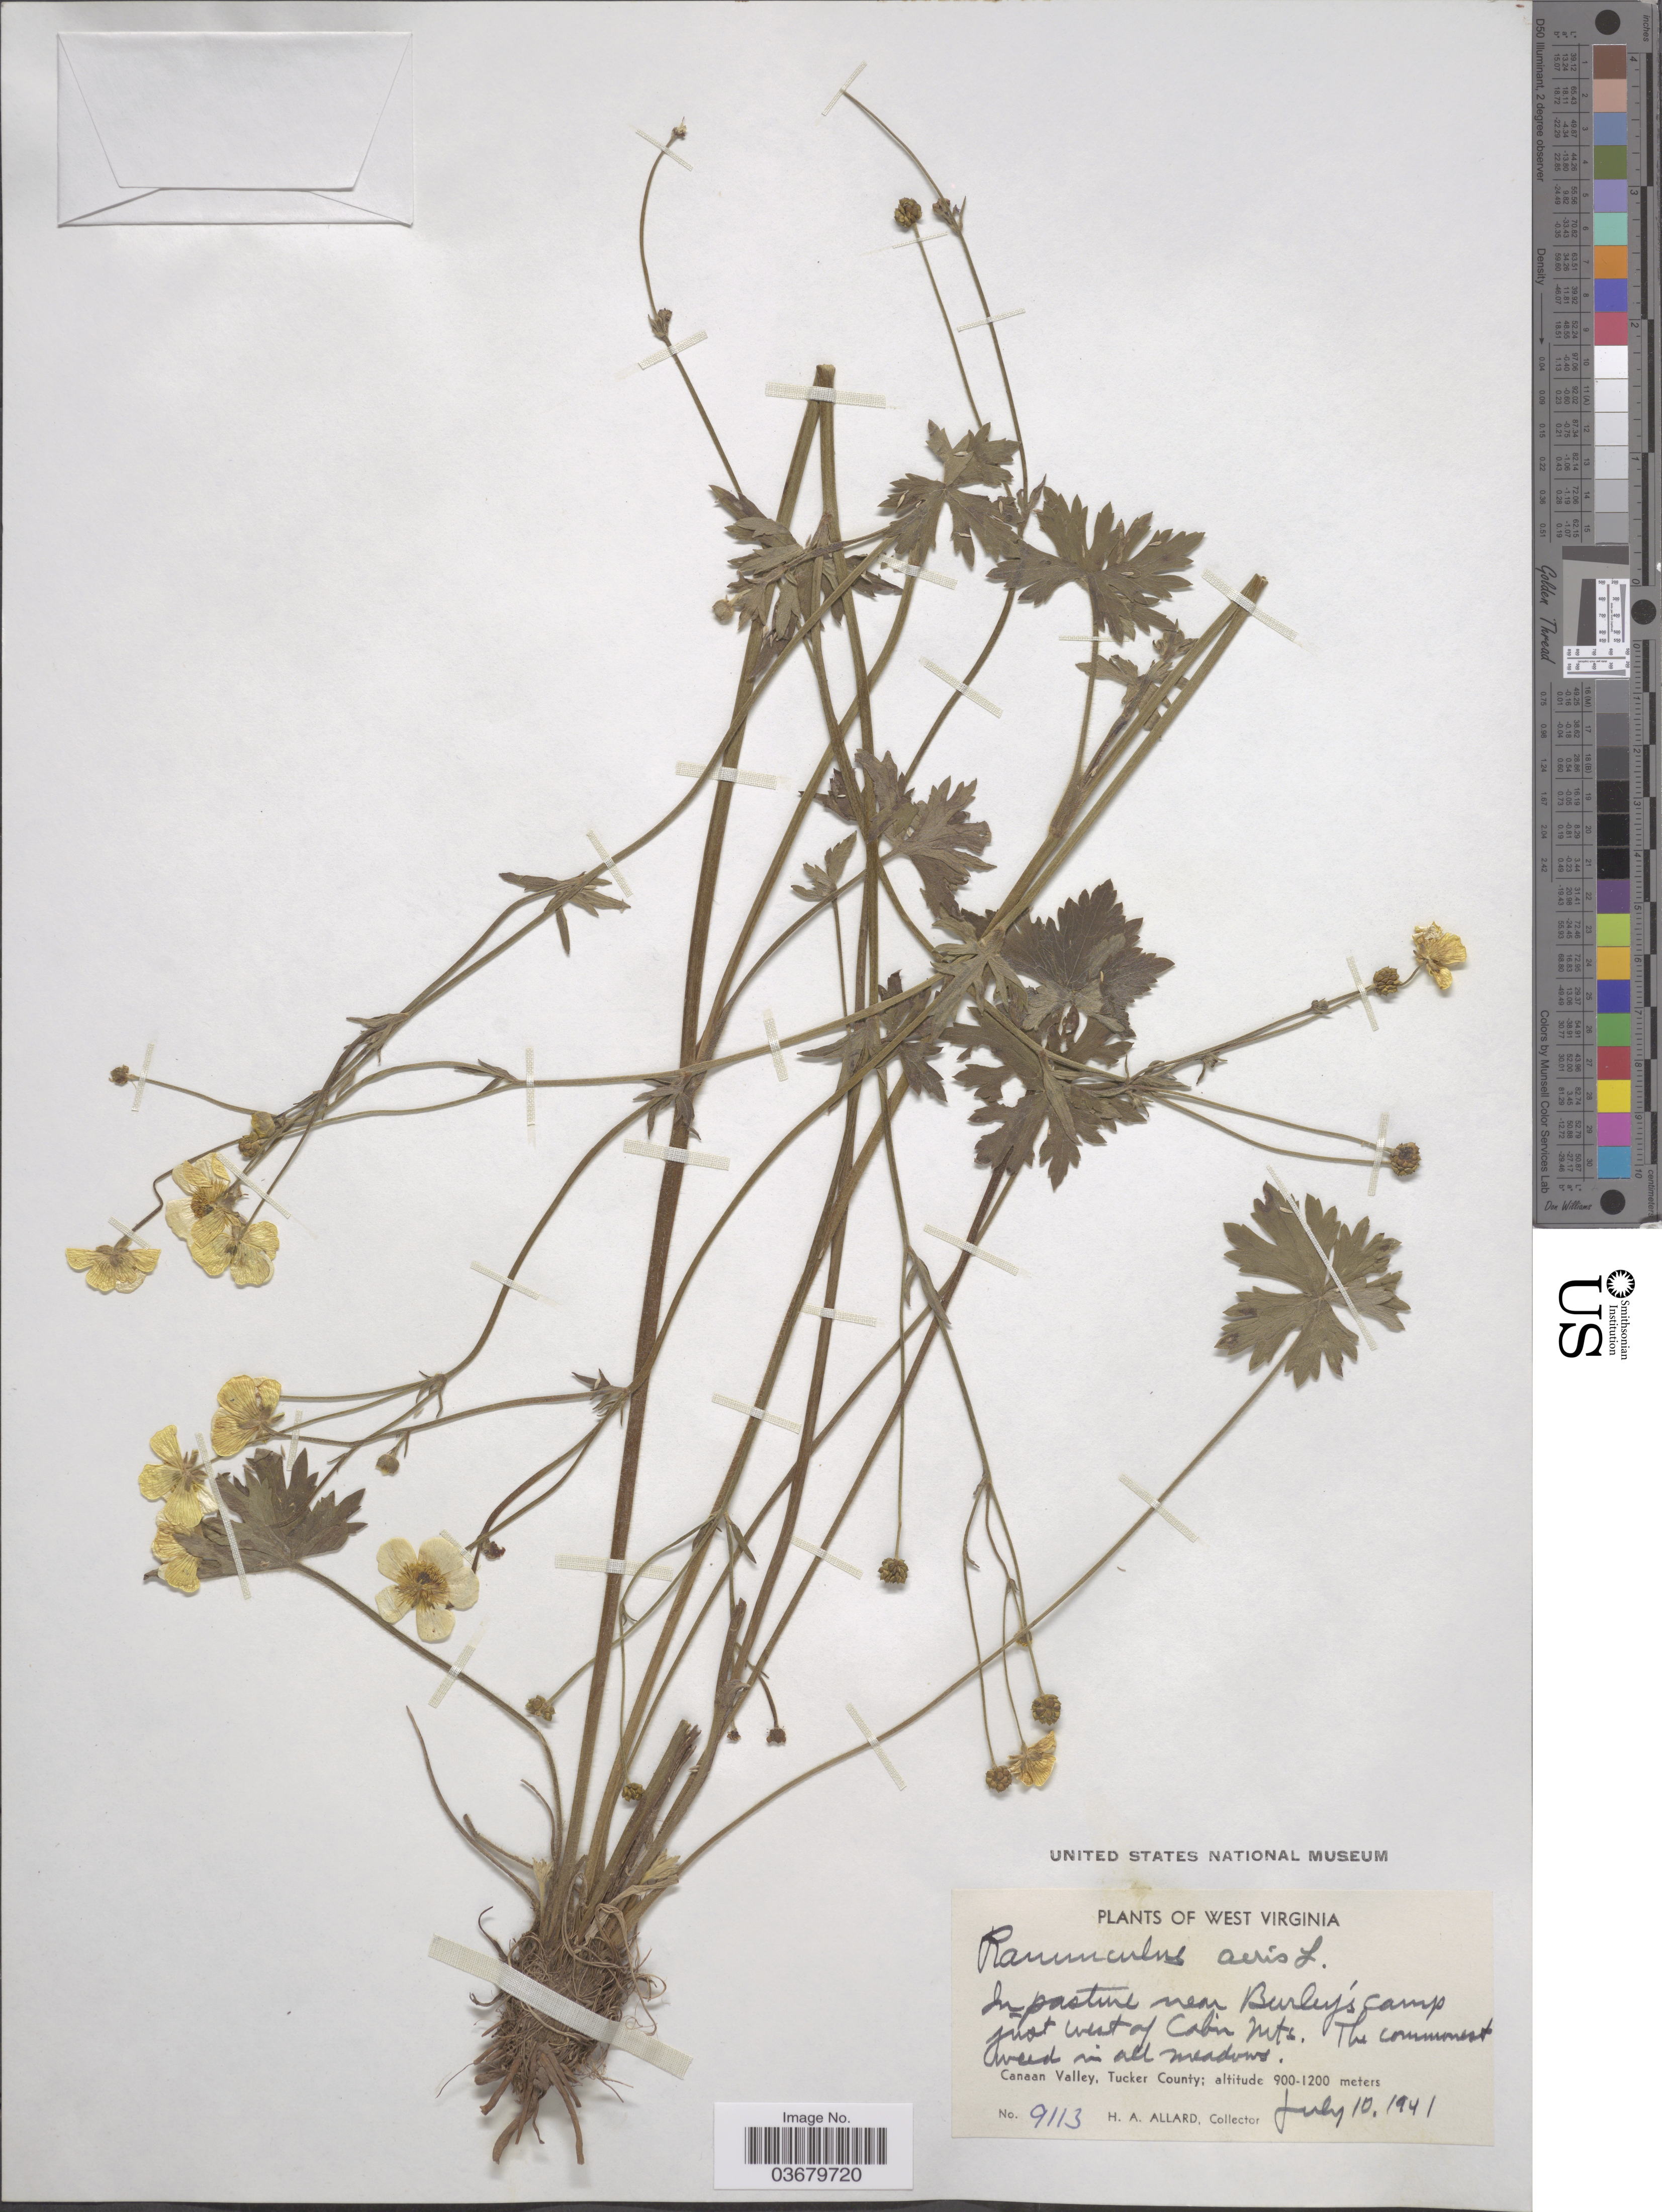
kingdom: Plantae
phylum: Tracheophyta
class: Magnoliopsida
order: Ranunculales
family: Ranunculaceae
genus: Ranunculus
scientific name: Ranunculus acris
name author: L.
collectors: H. A. Allard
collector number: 9113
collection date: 1941-07-10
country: United States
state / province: West Virginia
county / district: Tucker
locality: In pasture near Burley's Camp just west of Cabin Mts. Canaan Valley, Tucker County.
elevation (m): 900